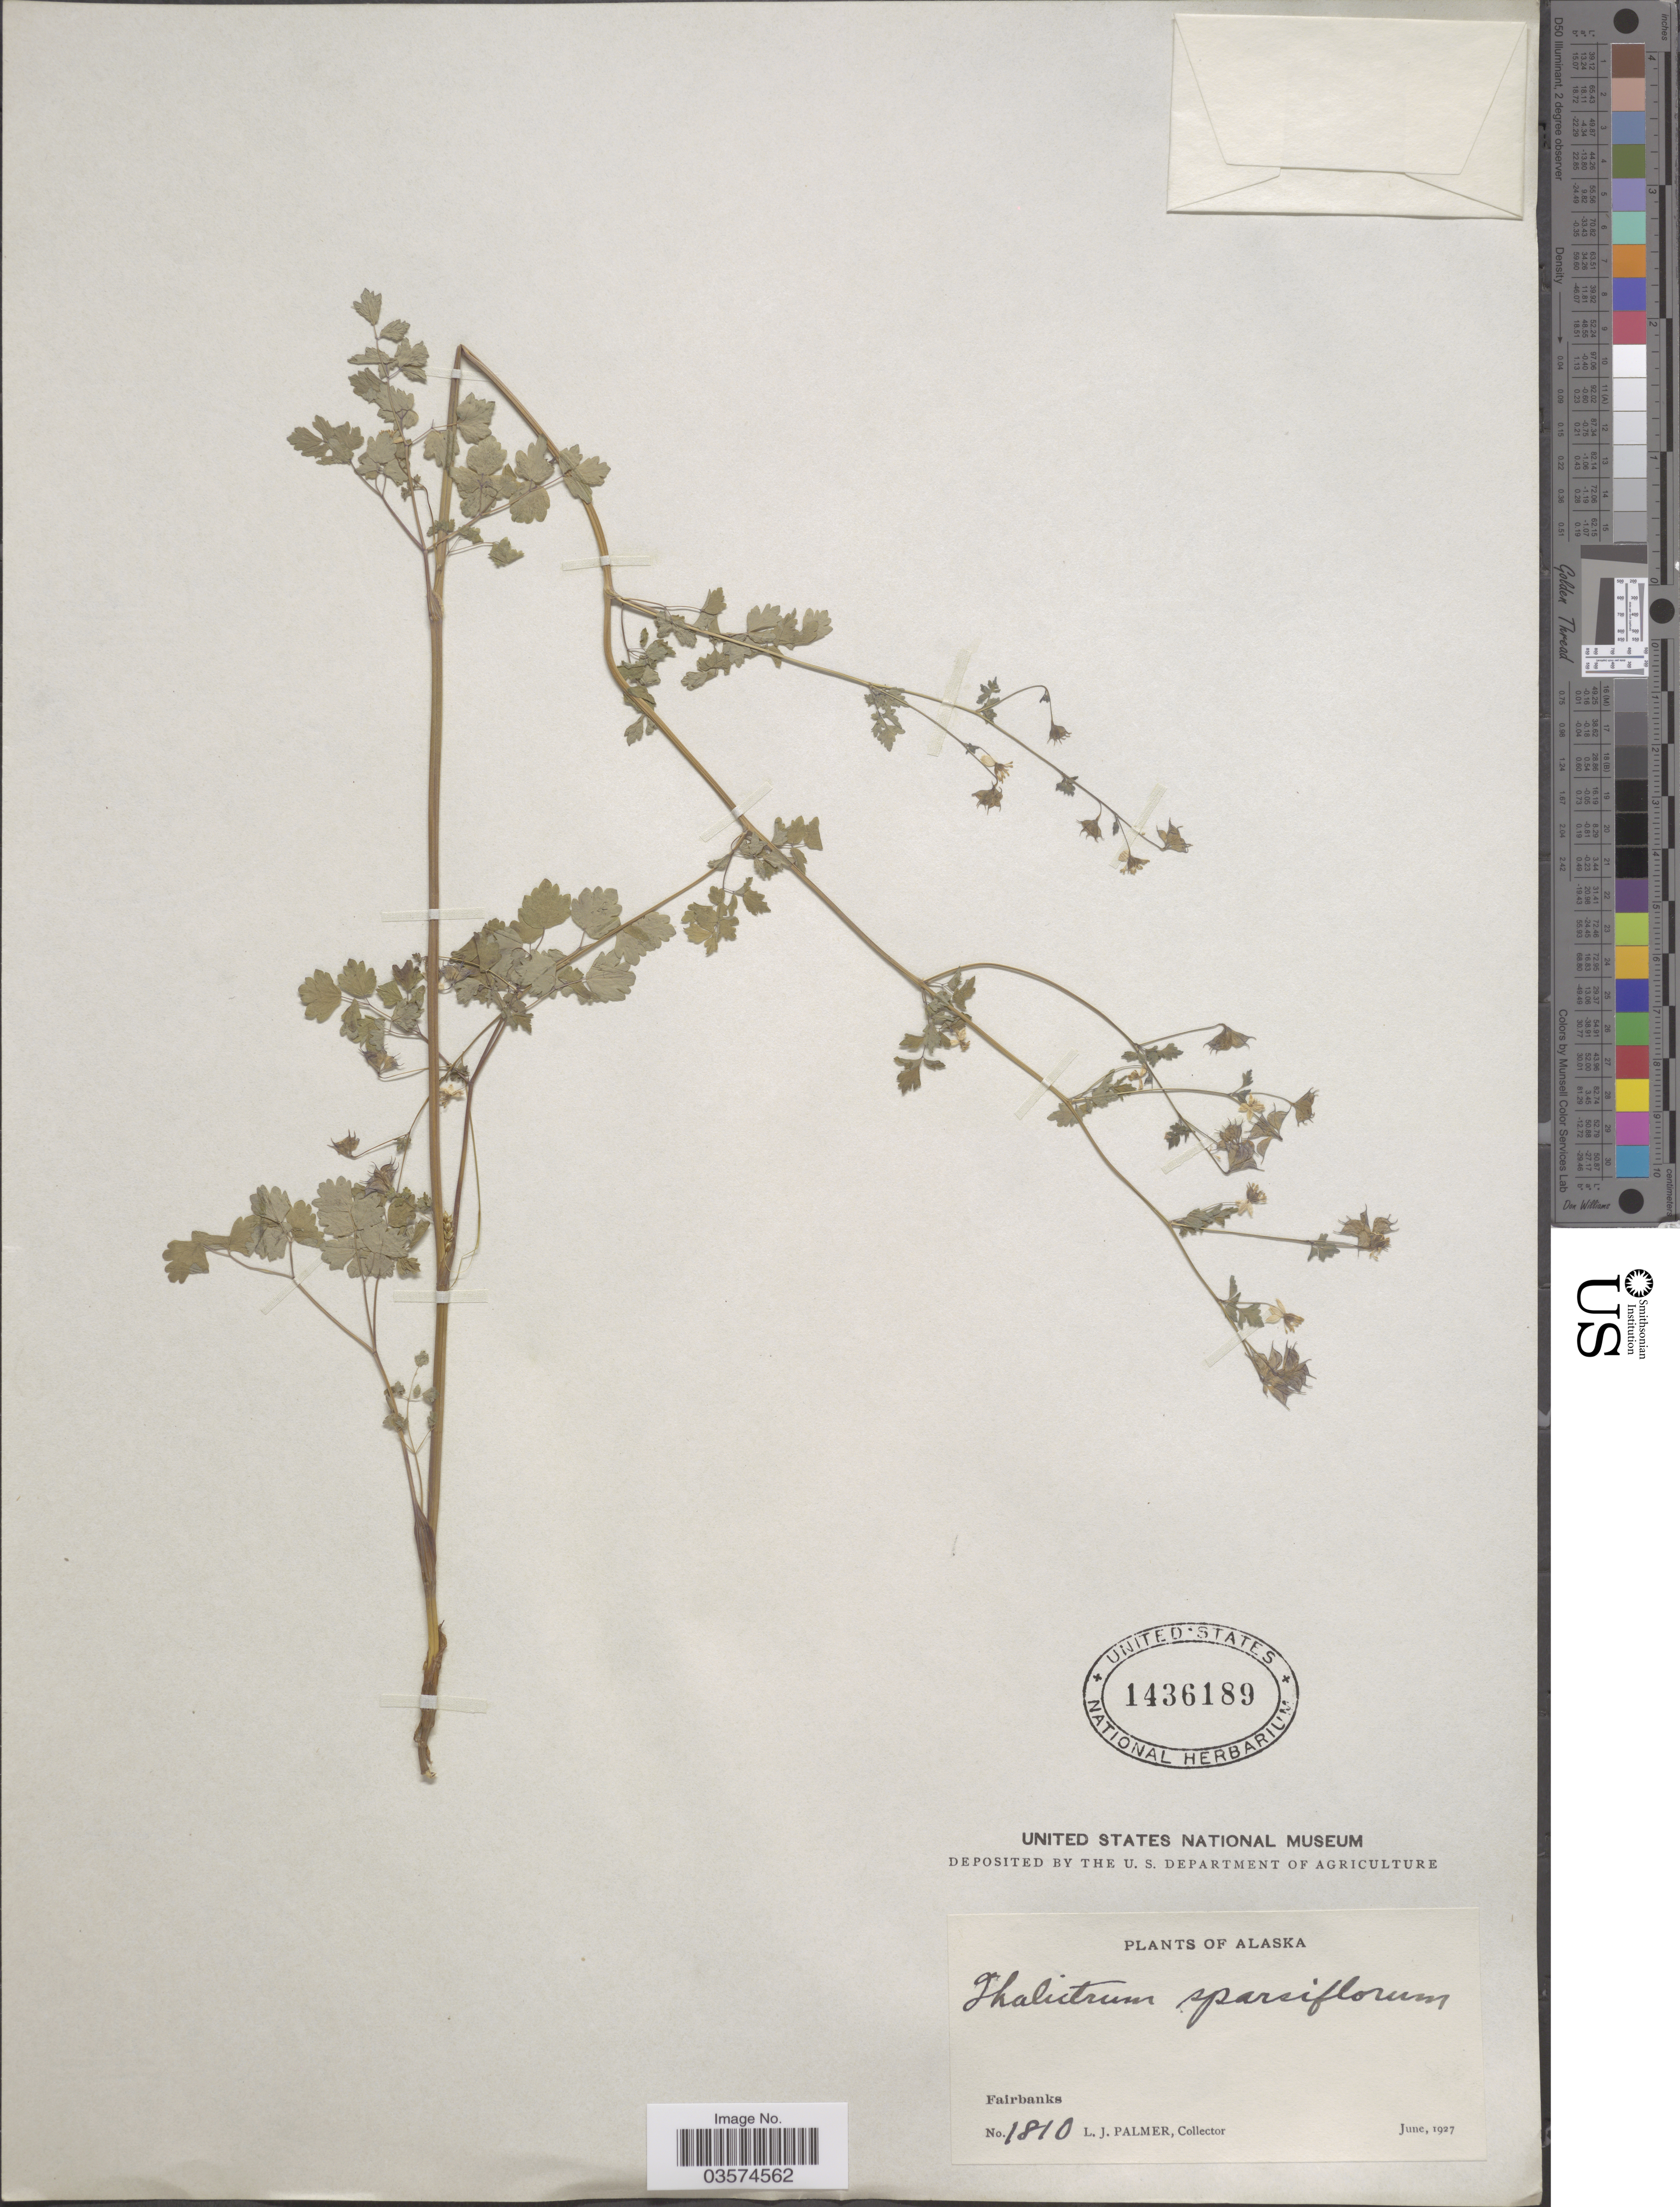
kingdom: Plantae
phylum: Tracheophyta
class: Magnoliopsida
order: Ranunculales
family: Ranunculaceae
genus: Thalictrum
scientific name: Thalictrum sparsiflorum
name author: Turcz. ex Fisch. & C.A. Mey.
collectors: L. J. Palmer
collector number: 1810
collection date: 1927-06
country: United States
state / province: Alaska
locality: Fairbanks.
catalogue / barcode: US 1436189